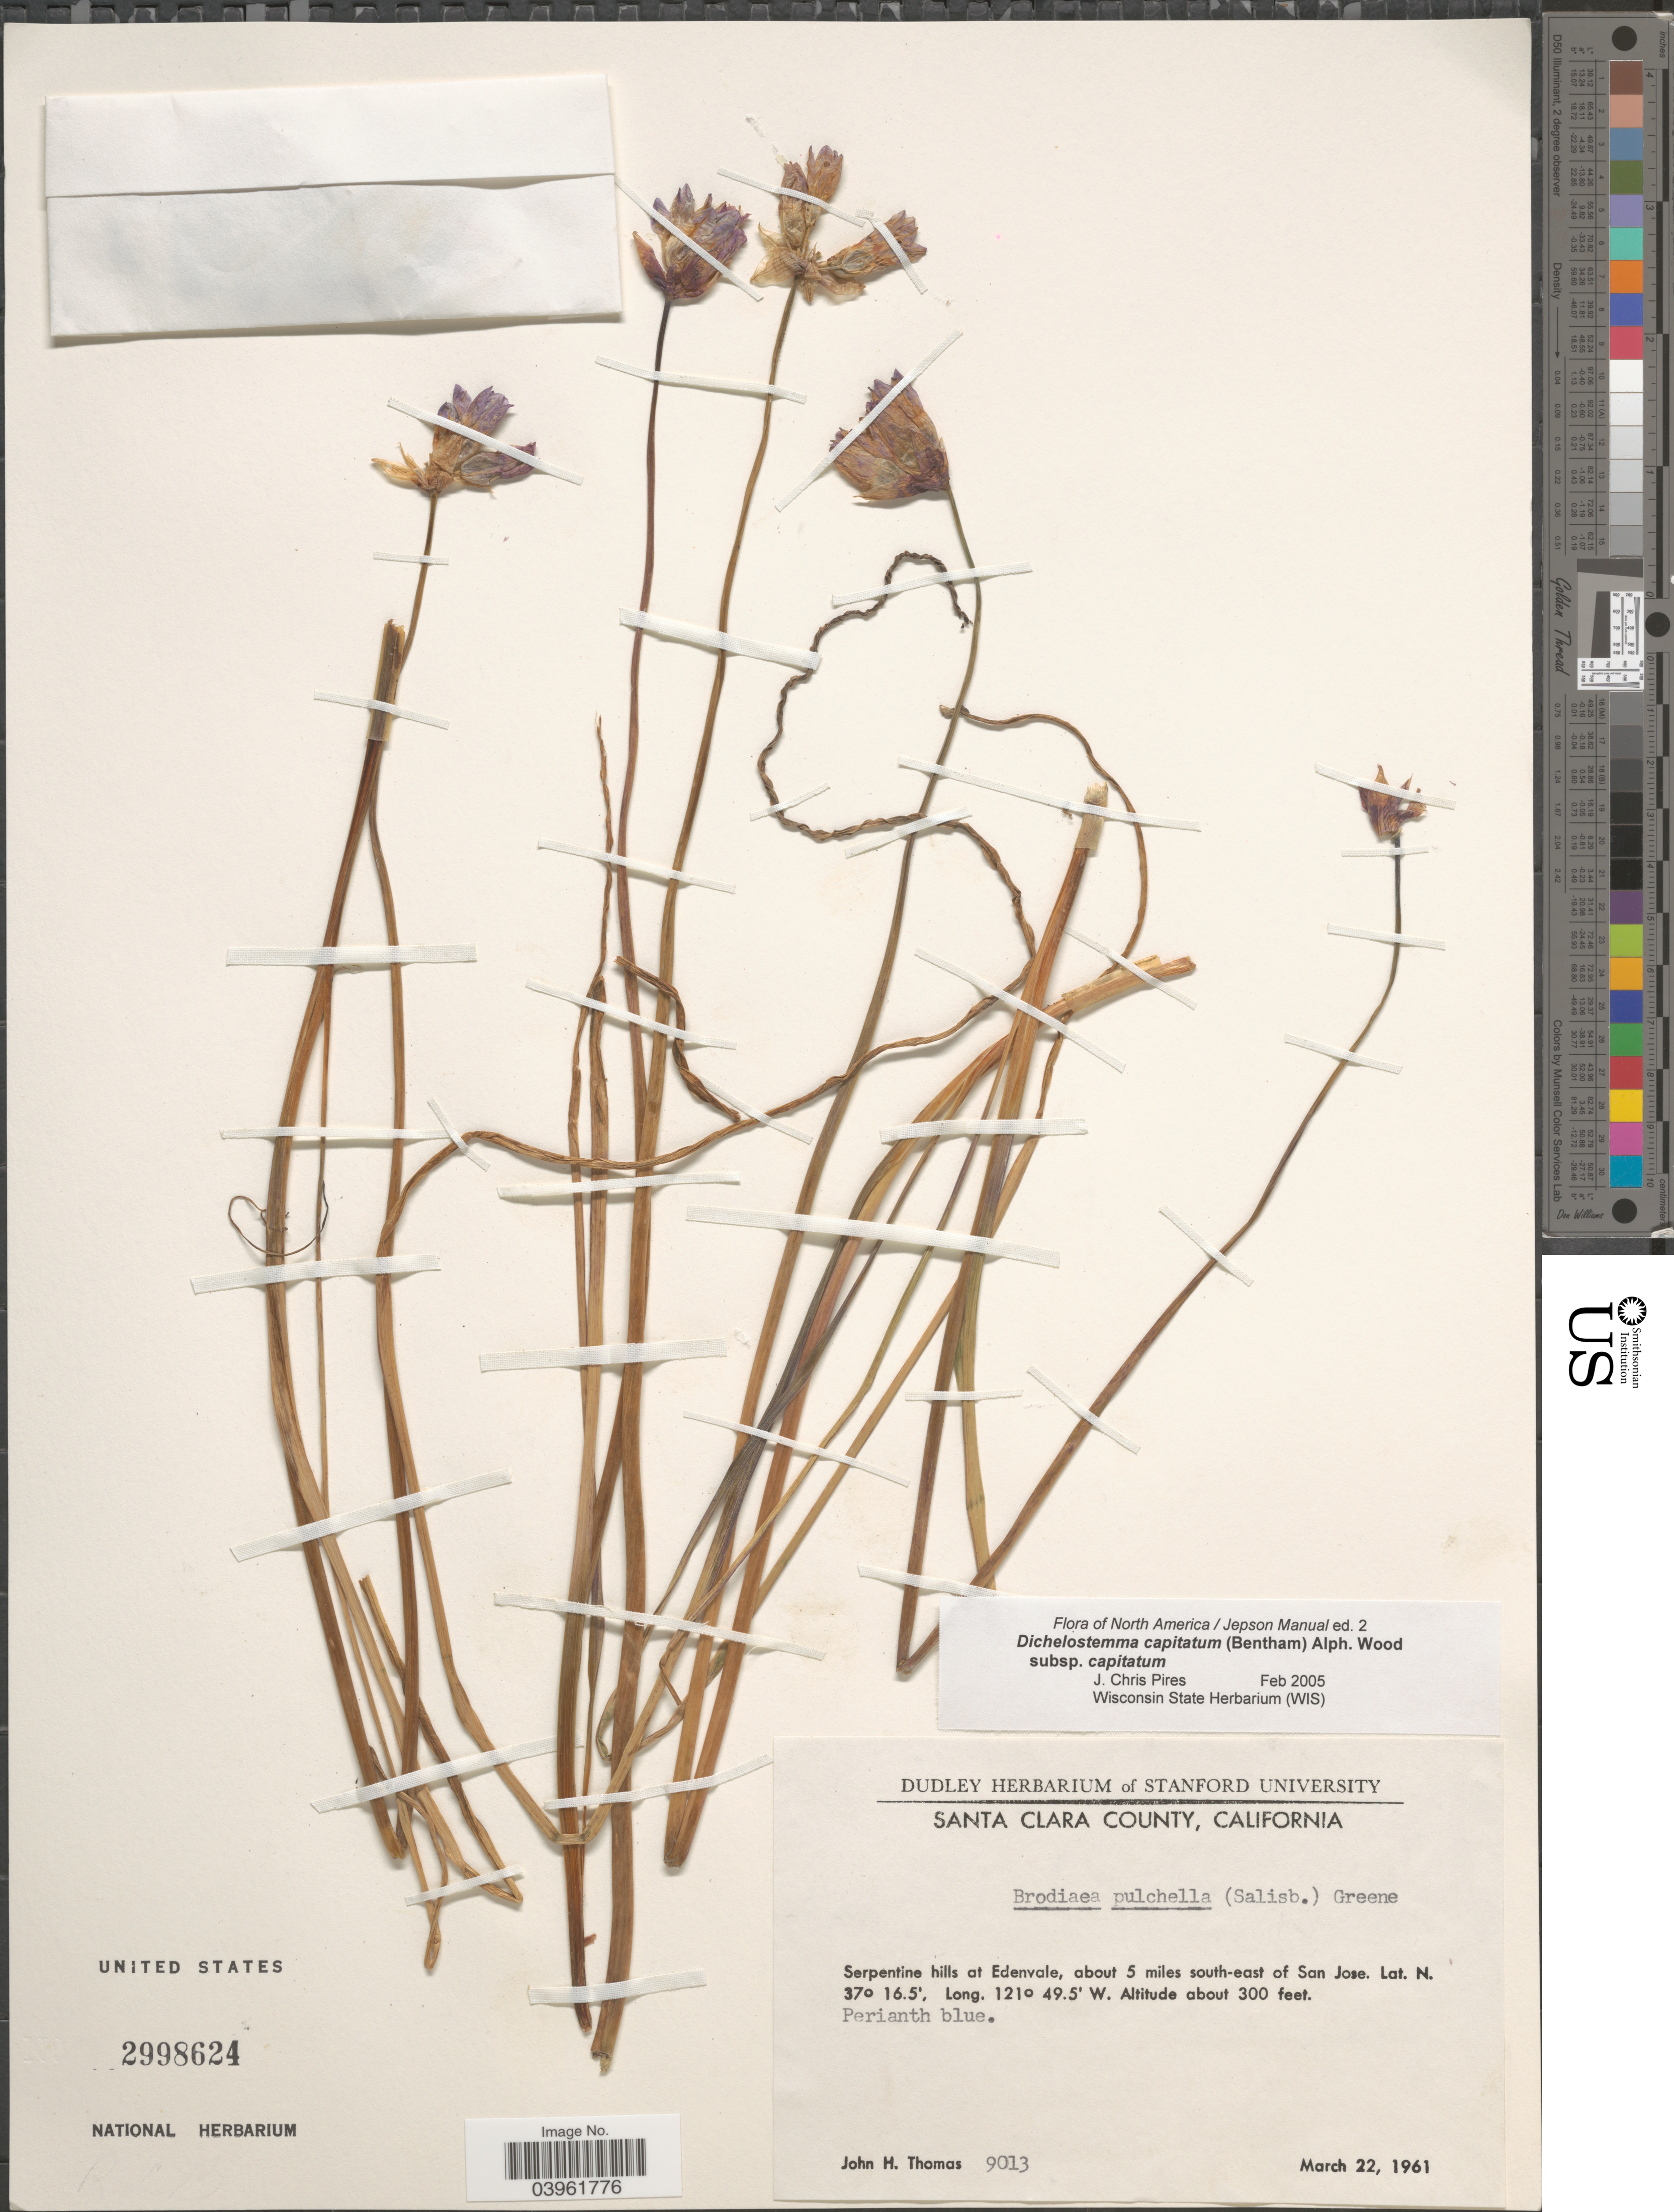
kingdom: Plantae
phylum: Tracheophyta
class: Liliopsida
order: Asparagales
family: Asparagaceae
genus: Dichelostemma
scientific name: Dichelostemma capitatum subsp. capitatum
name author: (Benth.) Alph. Wood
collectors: J. H. Thomas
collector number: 9013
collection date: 1961-03-22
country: United States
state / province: California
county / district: Santa Clara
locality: Santa Clara County. Serpentine hills at Edenvale, about 5 miles south-east of San Jose.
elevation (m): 91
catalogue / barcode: US 2998624